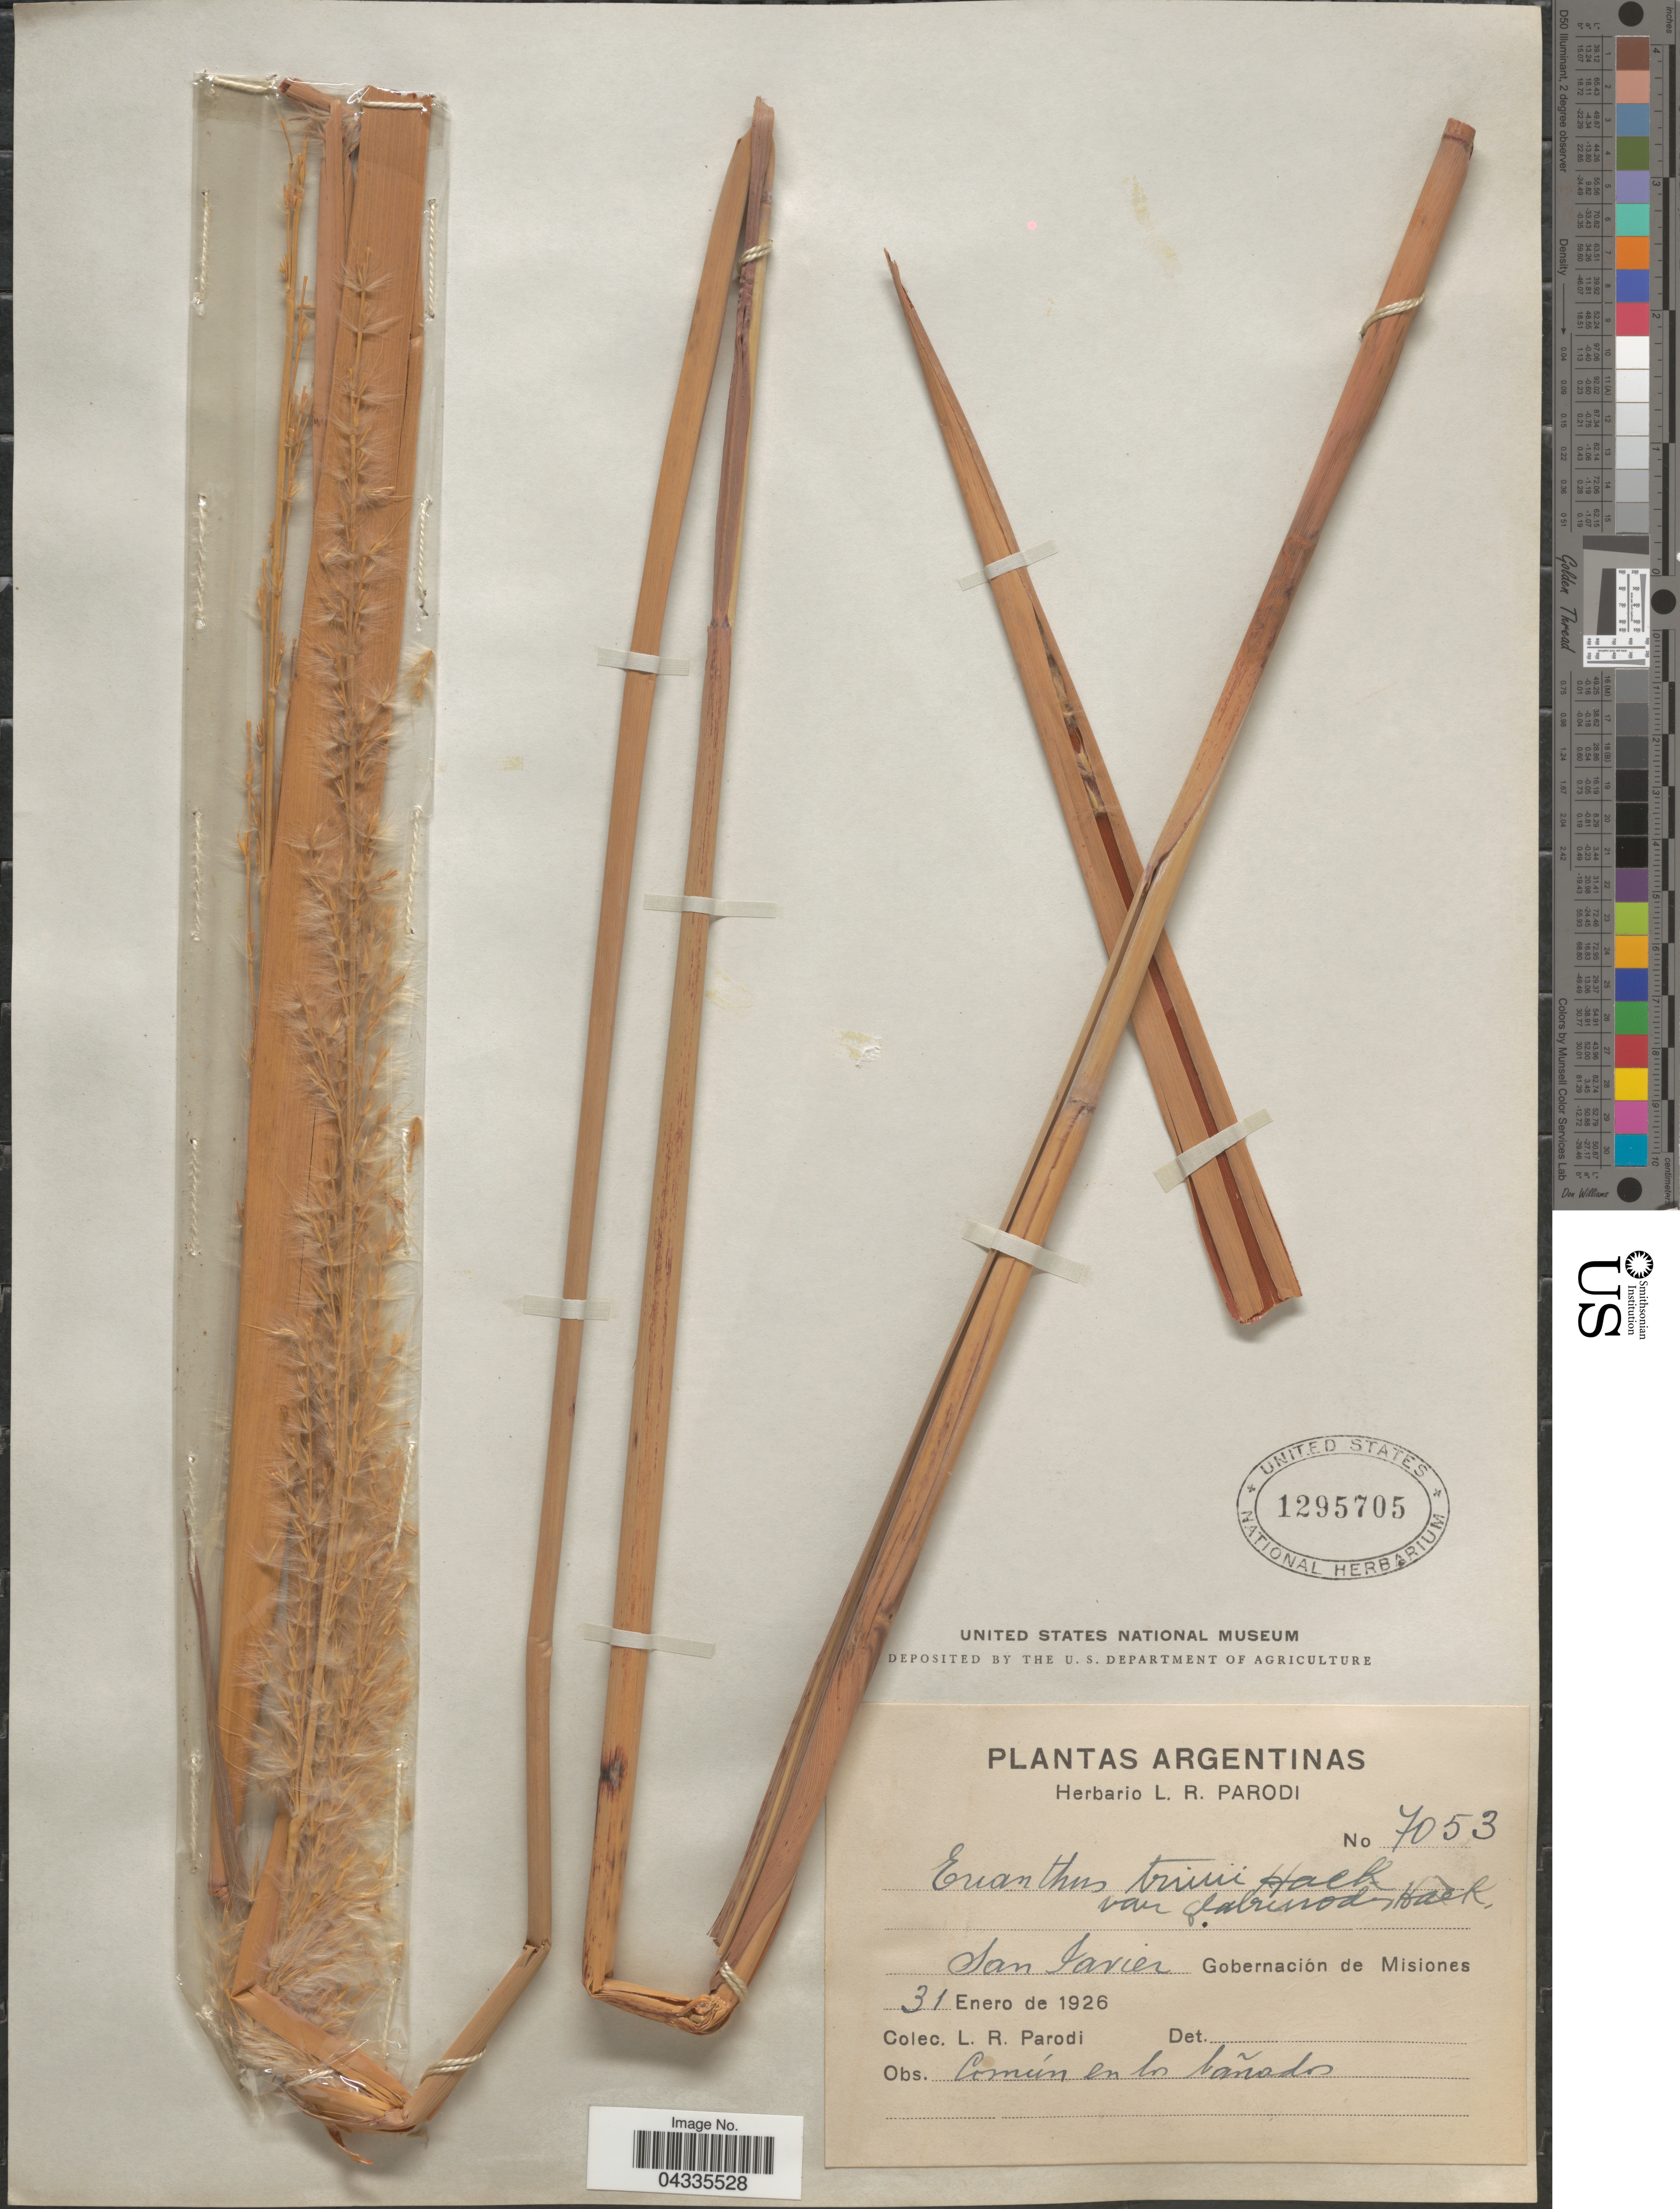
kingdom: Plantae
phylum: Tracheophyta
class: Liliopsida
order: Poales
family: Poaceae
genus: Erianthus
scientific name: Erianthus trinii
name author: Hack.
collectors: L. R. Parodi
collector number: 7053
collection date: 1926-01-31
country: Argentina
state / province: Misiones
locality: San Javier Gobernación de Misiones.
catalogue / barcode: US 1295705